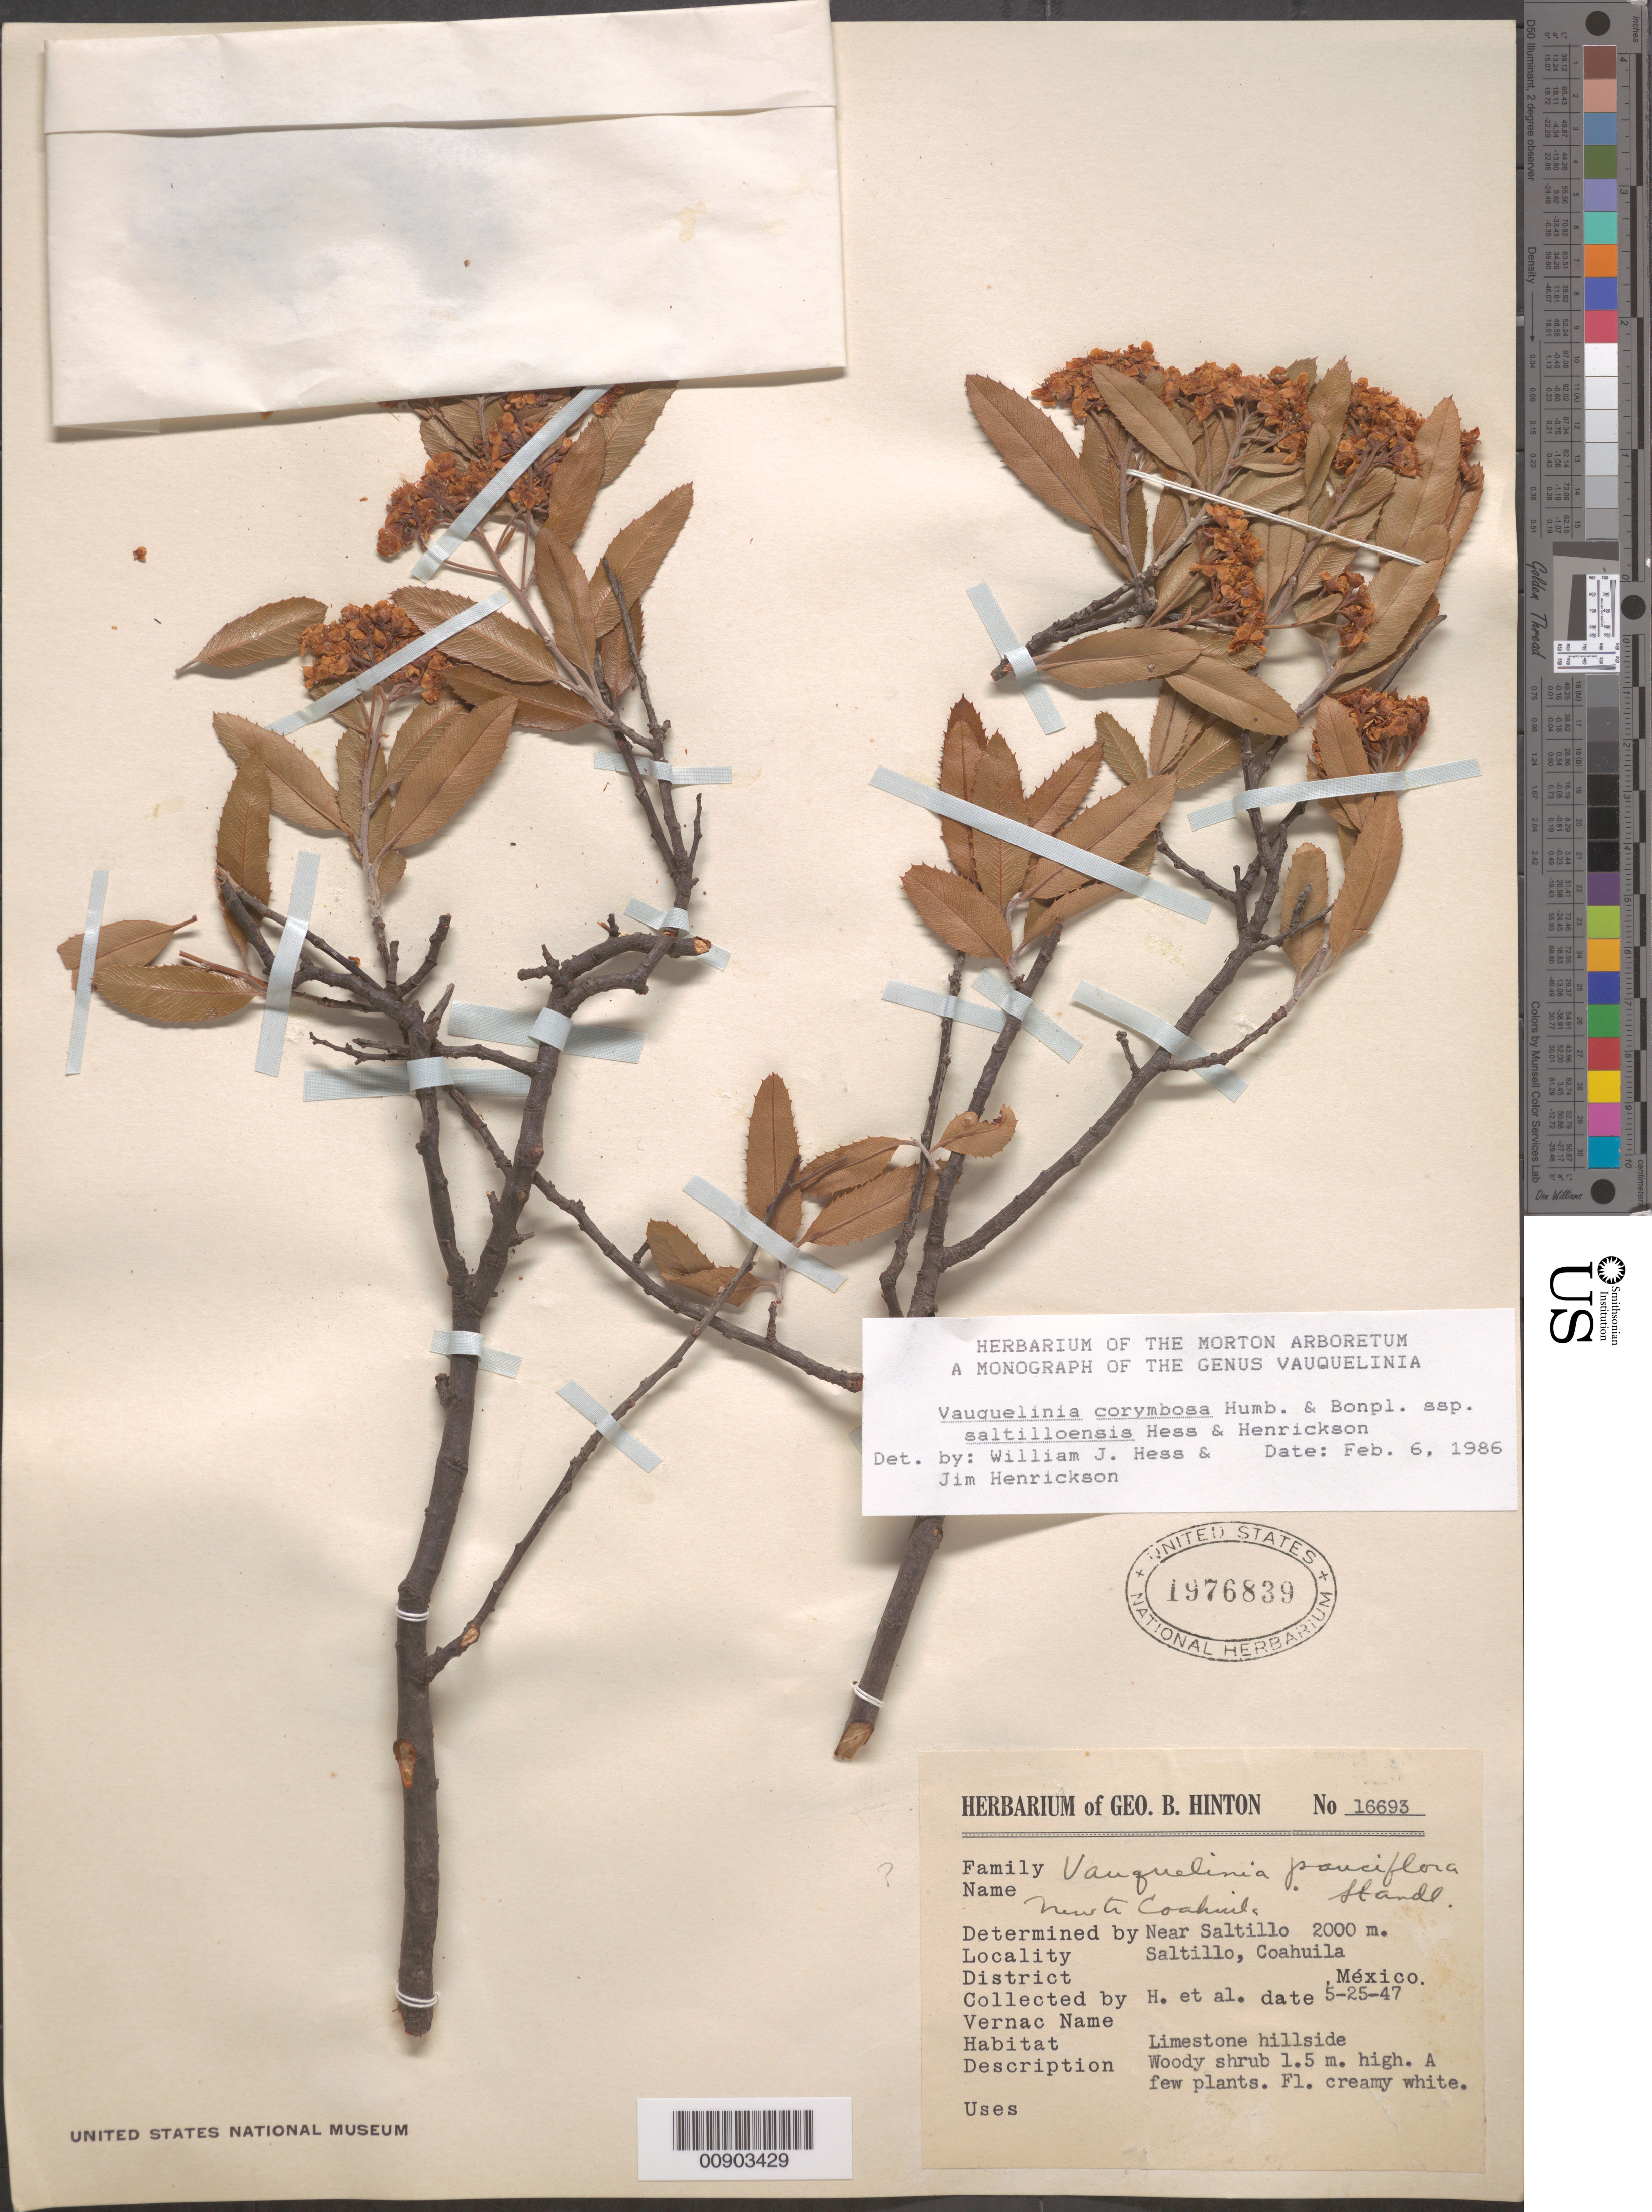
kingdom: Plantae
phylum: Tracheophyta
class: Magnoliopsida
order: Rosales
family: Rosaceae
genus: Vauquelinia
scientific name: Vauquelinia corymbosa subsp. saltilloensis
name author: W.J. Hess & Henrickson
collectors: G. B. Hinton & et al.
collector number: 16693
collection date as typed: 25 May 1947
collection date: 1947-05-25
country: Mexico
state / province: Coahuila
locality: Near Saltillo, Coahuila.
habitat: Limestone hillside.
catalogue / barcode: US 1976839